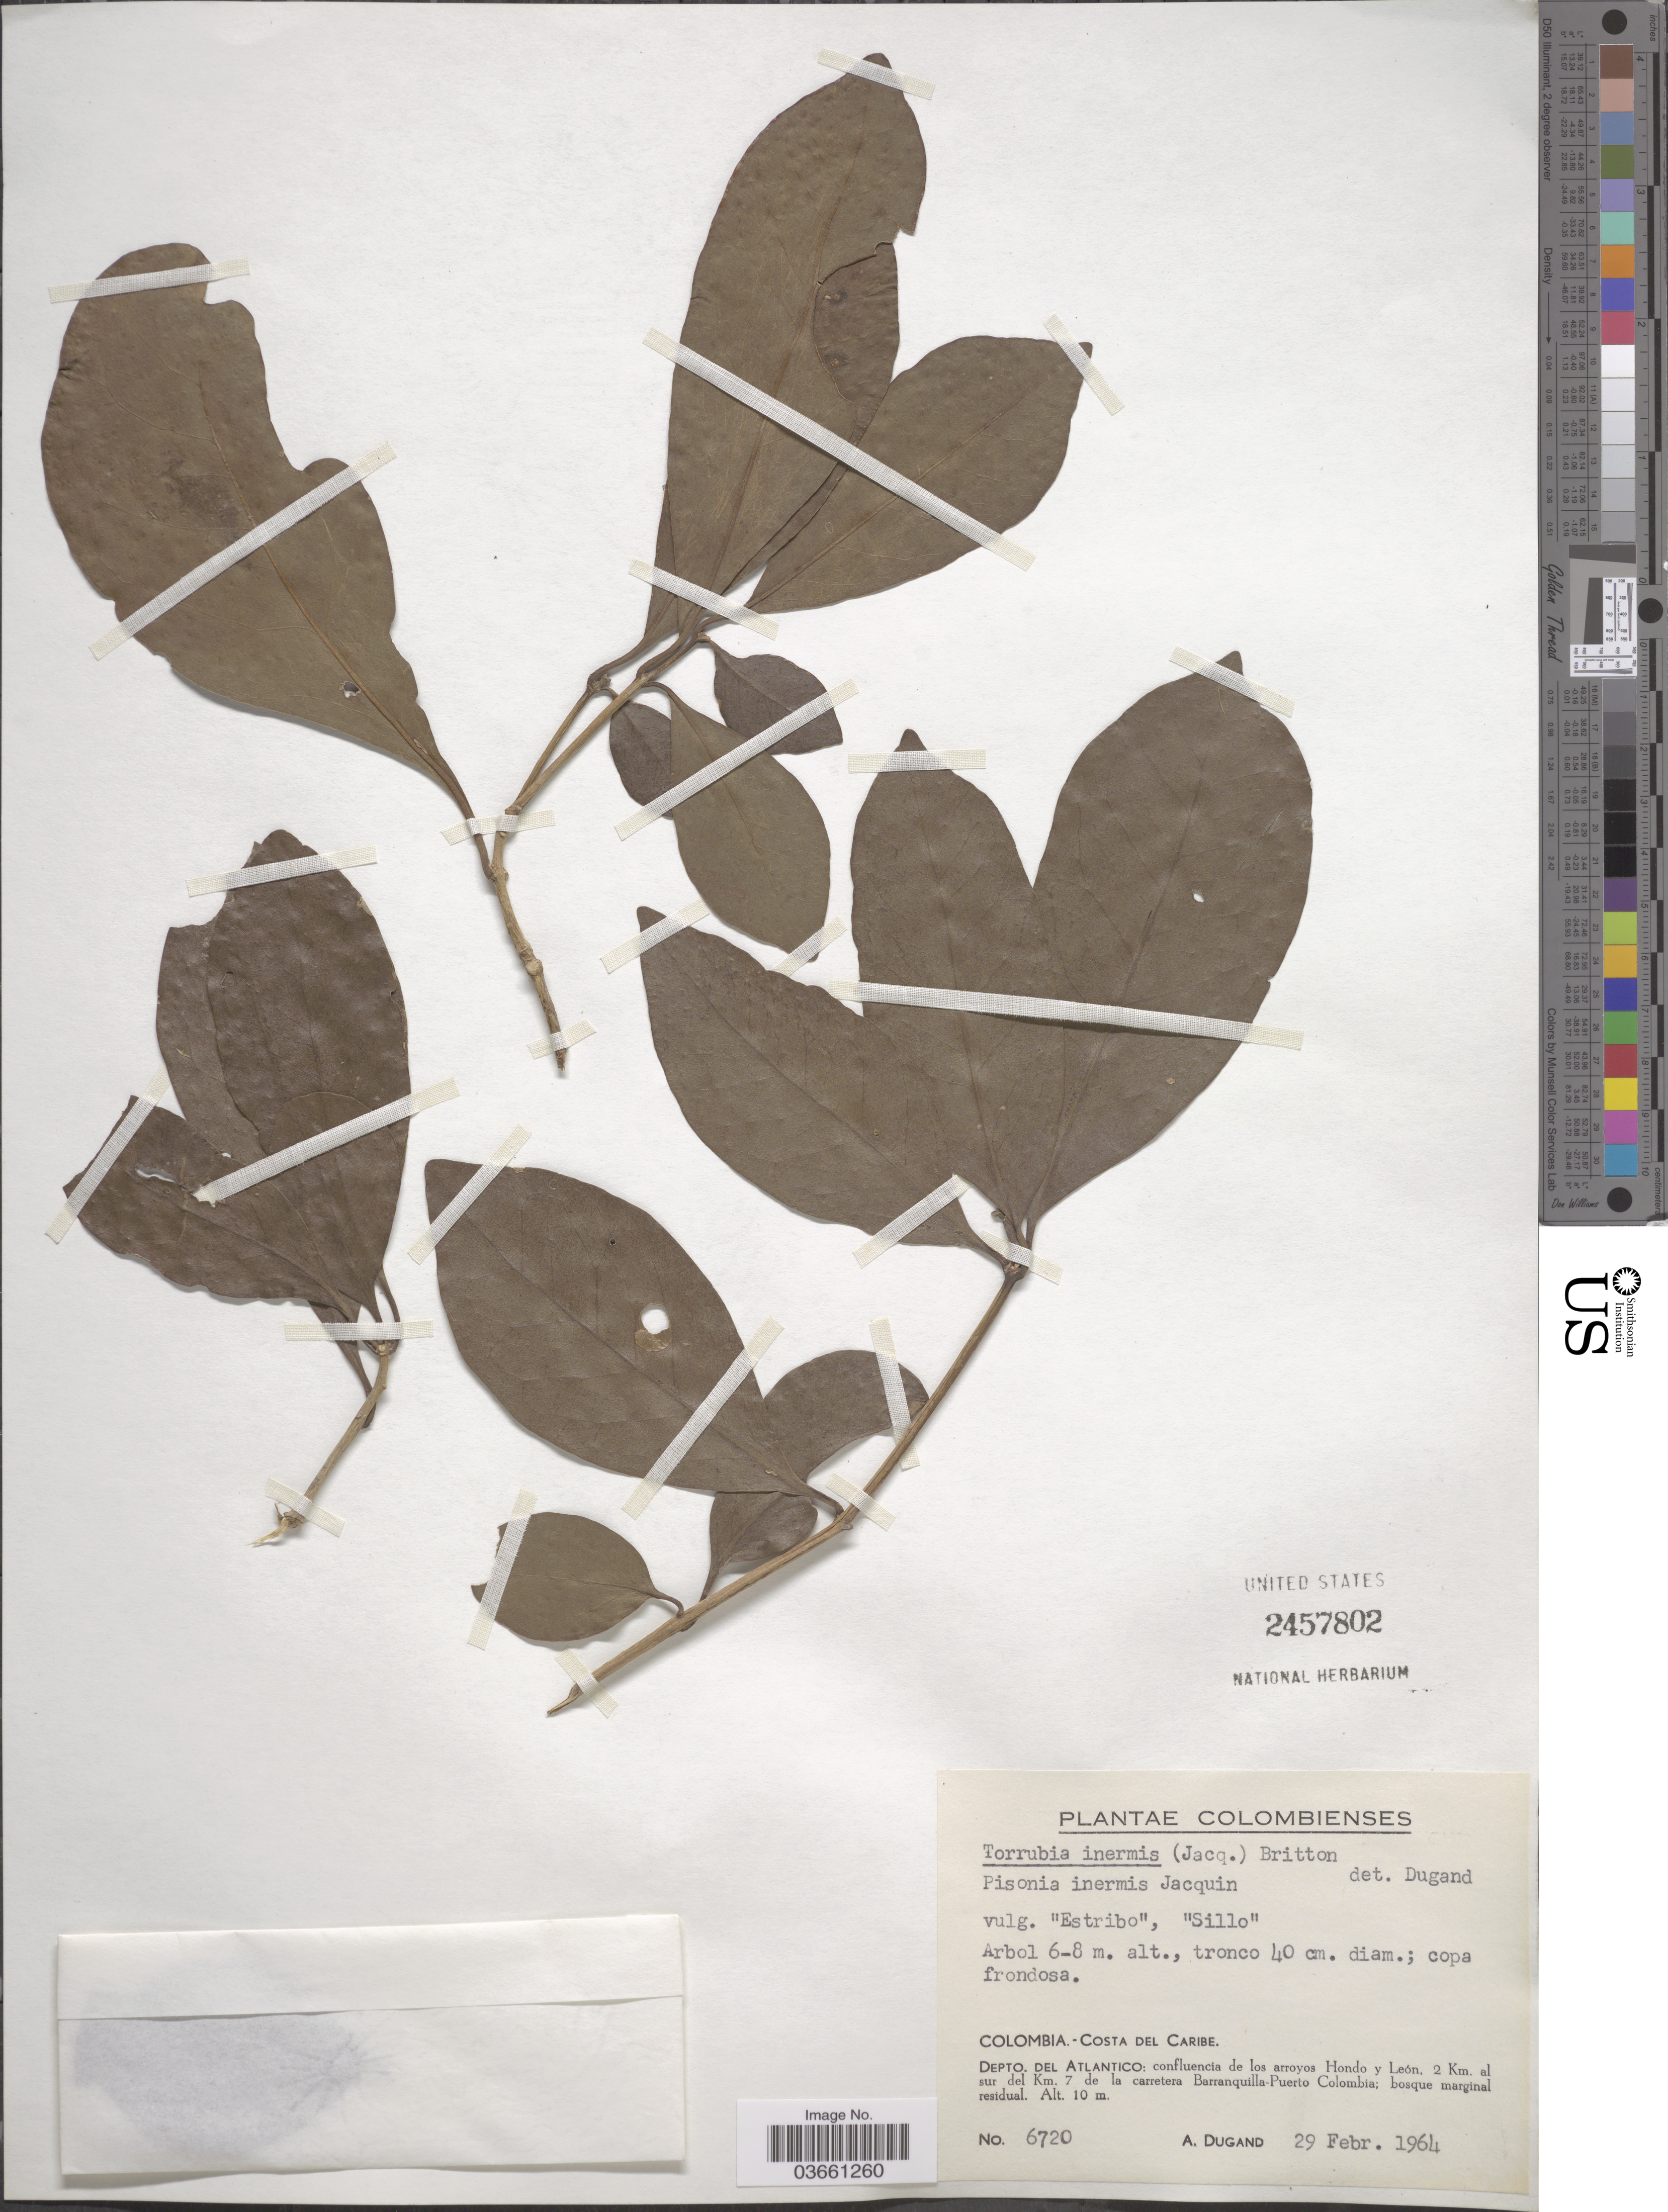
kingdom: Plantae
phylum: Tracheophyta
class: Magnoliopsida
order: Caryophyllales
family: Nyctaginaceae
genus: Guapira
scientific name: Guapira fragrans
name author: (Dum. Cours.) Little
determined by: Strong, Mark T., (BOT), Smithsonian Institution - National Museum of Natural History (UNITED STATES)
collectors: A. Dugand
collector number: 6720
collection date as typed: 29 Febr. 1964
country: Colombia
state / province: Atlántico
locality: Costa del Caribe. Depto. del Atlantico: confluencia de los arroyos Hondo y León, 2 Km. al sur del Km. 7 de la carretera Barranquilla-Puerto Colombia.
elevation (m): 10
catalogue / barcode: US 2457802